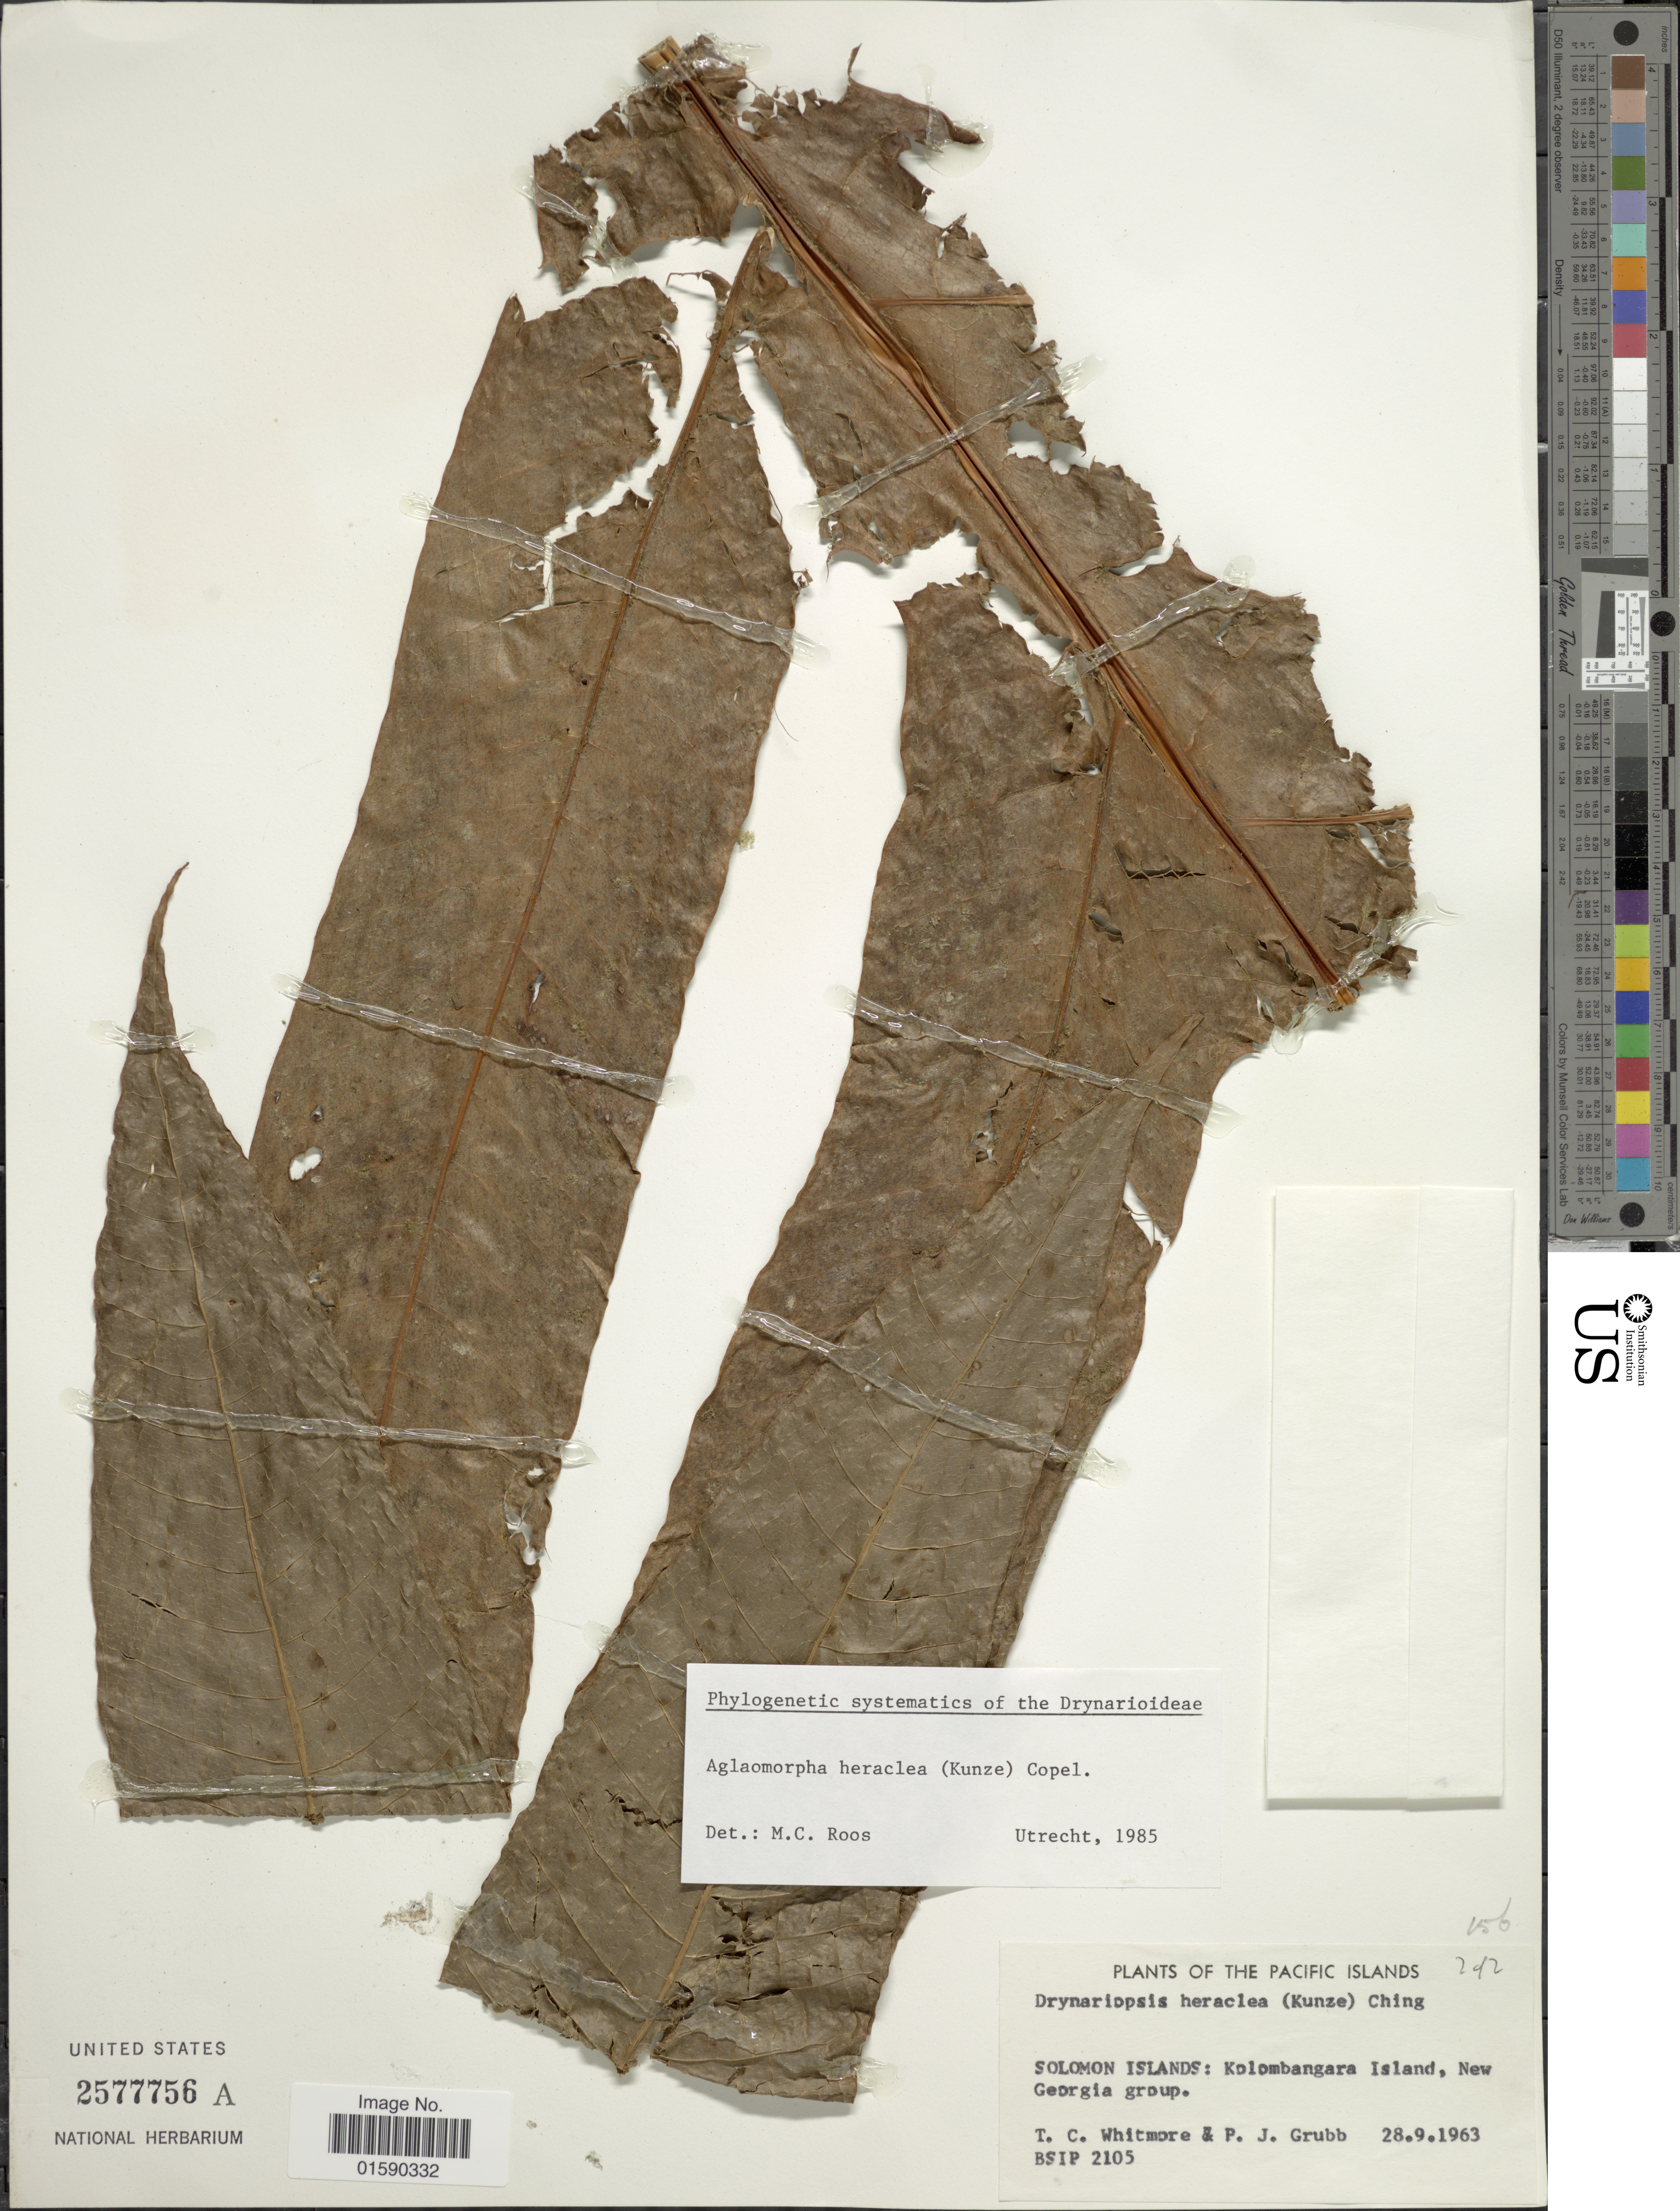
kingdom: Plantae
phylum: Tracheophyta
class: Polypodiopsida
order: Polypodiales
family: Polypodiaceae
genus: Aglaomorpha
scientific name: Aglaomorpha heraclea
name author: (Kunze) Copel.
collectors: T. C. Whitmore & P. J. Grubb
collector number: BSIP2105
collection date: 1963-09-28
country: Solomon Islands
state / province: Solomon Islands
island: Kolombangara [Nduke]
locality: Solomon Islands. Kolombangara Island, New Georgia Group, Pacific Islands.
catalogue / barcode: US 2577756A